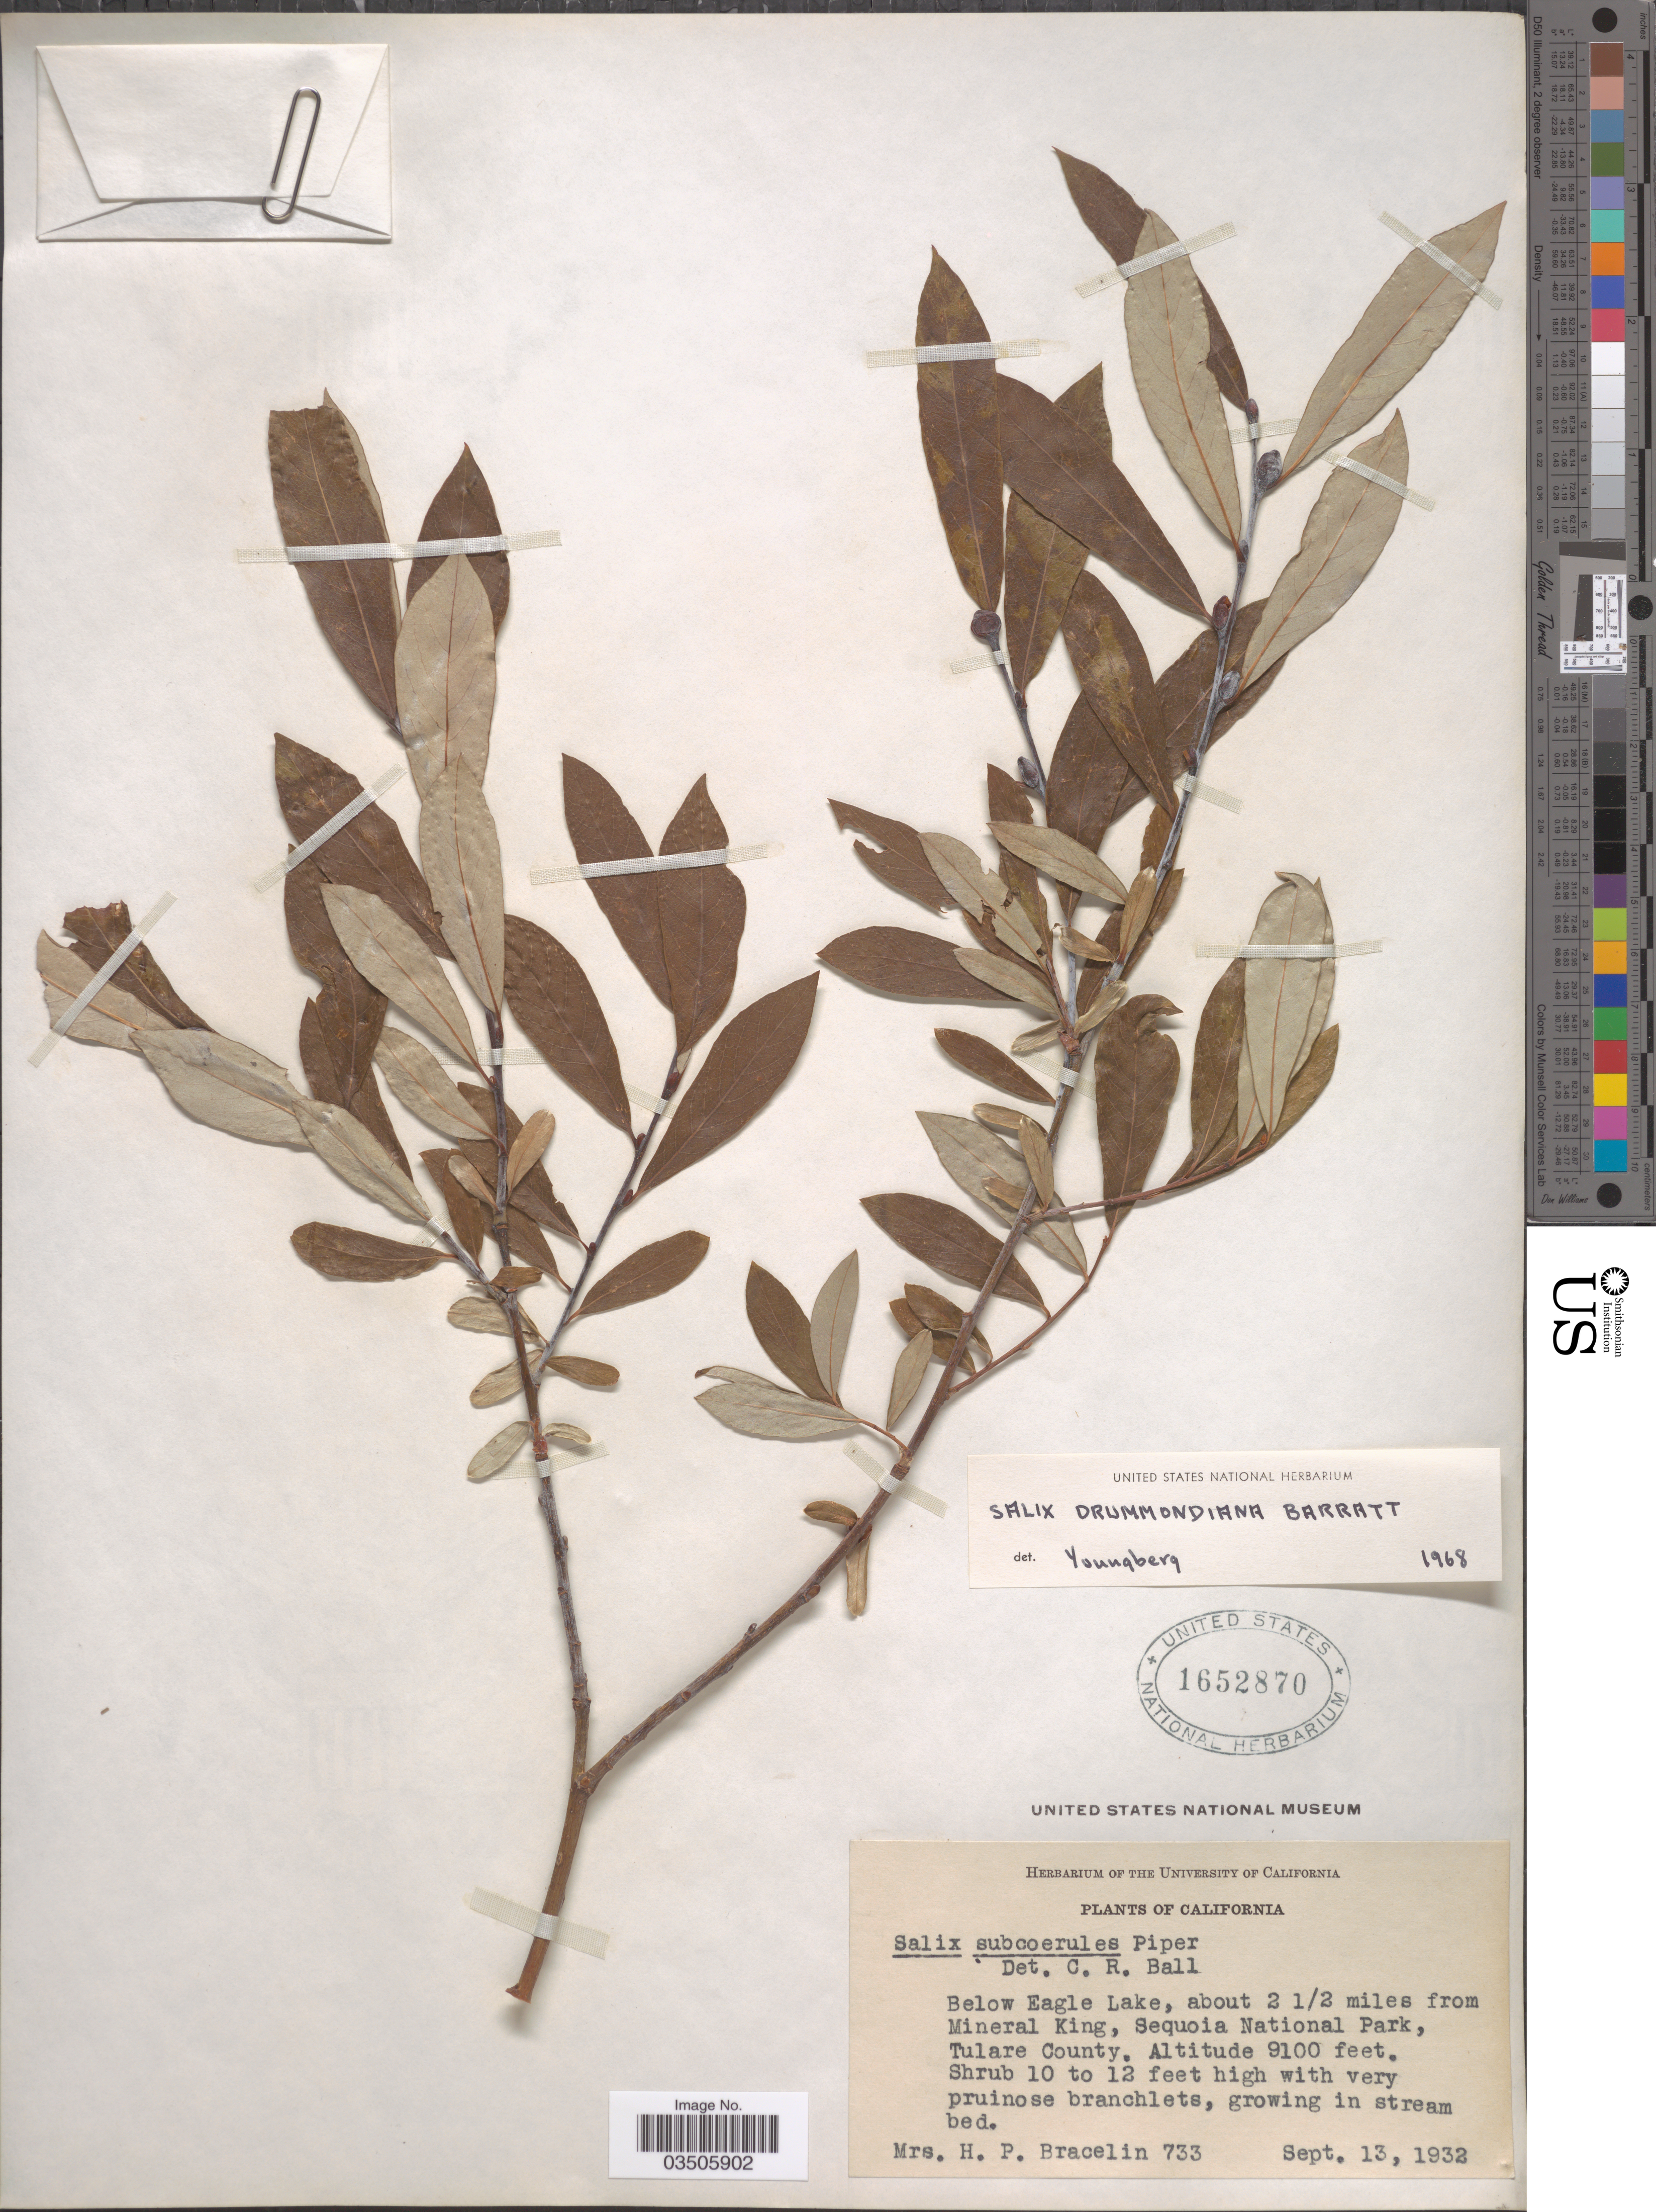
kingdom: Plantae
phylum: Tracheophyta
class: Magnoliopsida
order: Malpighiales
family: Salicaceae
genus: Salix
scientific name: Salix subcoerulea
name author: Piper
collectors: H. Bracelin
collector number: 733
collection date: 1932-09-13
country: United States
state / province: California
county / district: Tulare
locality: Below Eagle Lake, about 2 1/2 miles from Mineral King, Sequoia National Park, Tulare County.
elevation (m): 2774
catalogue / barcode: US 1652870